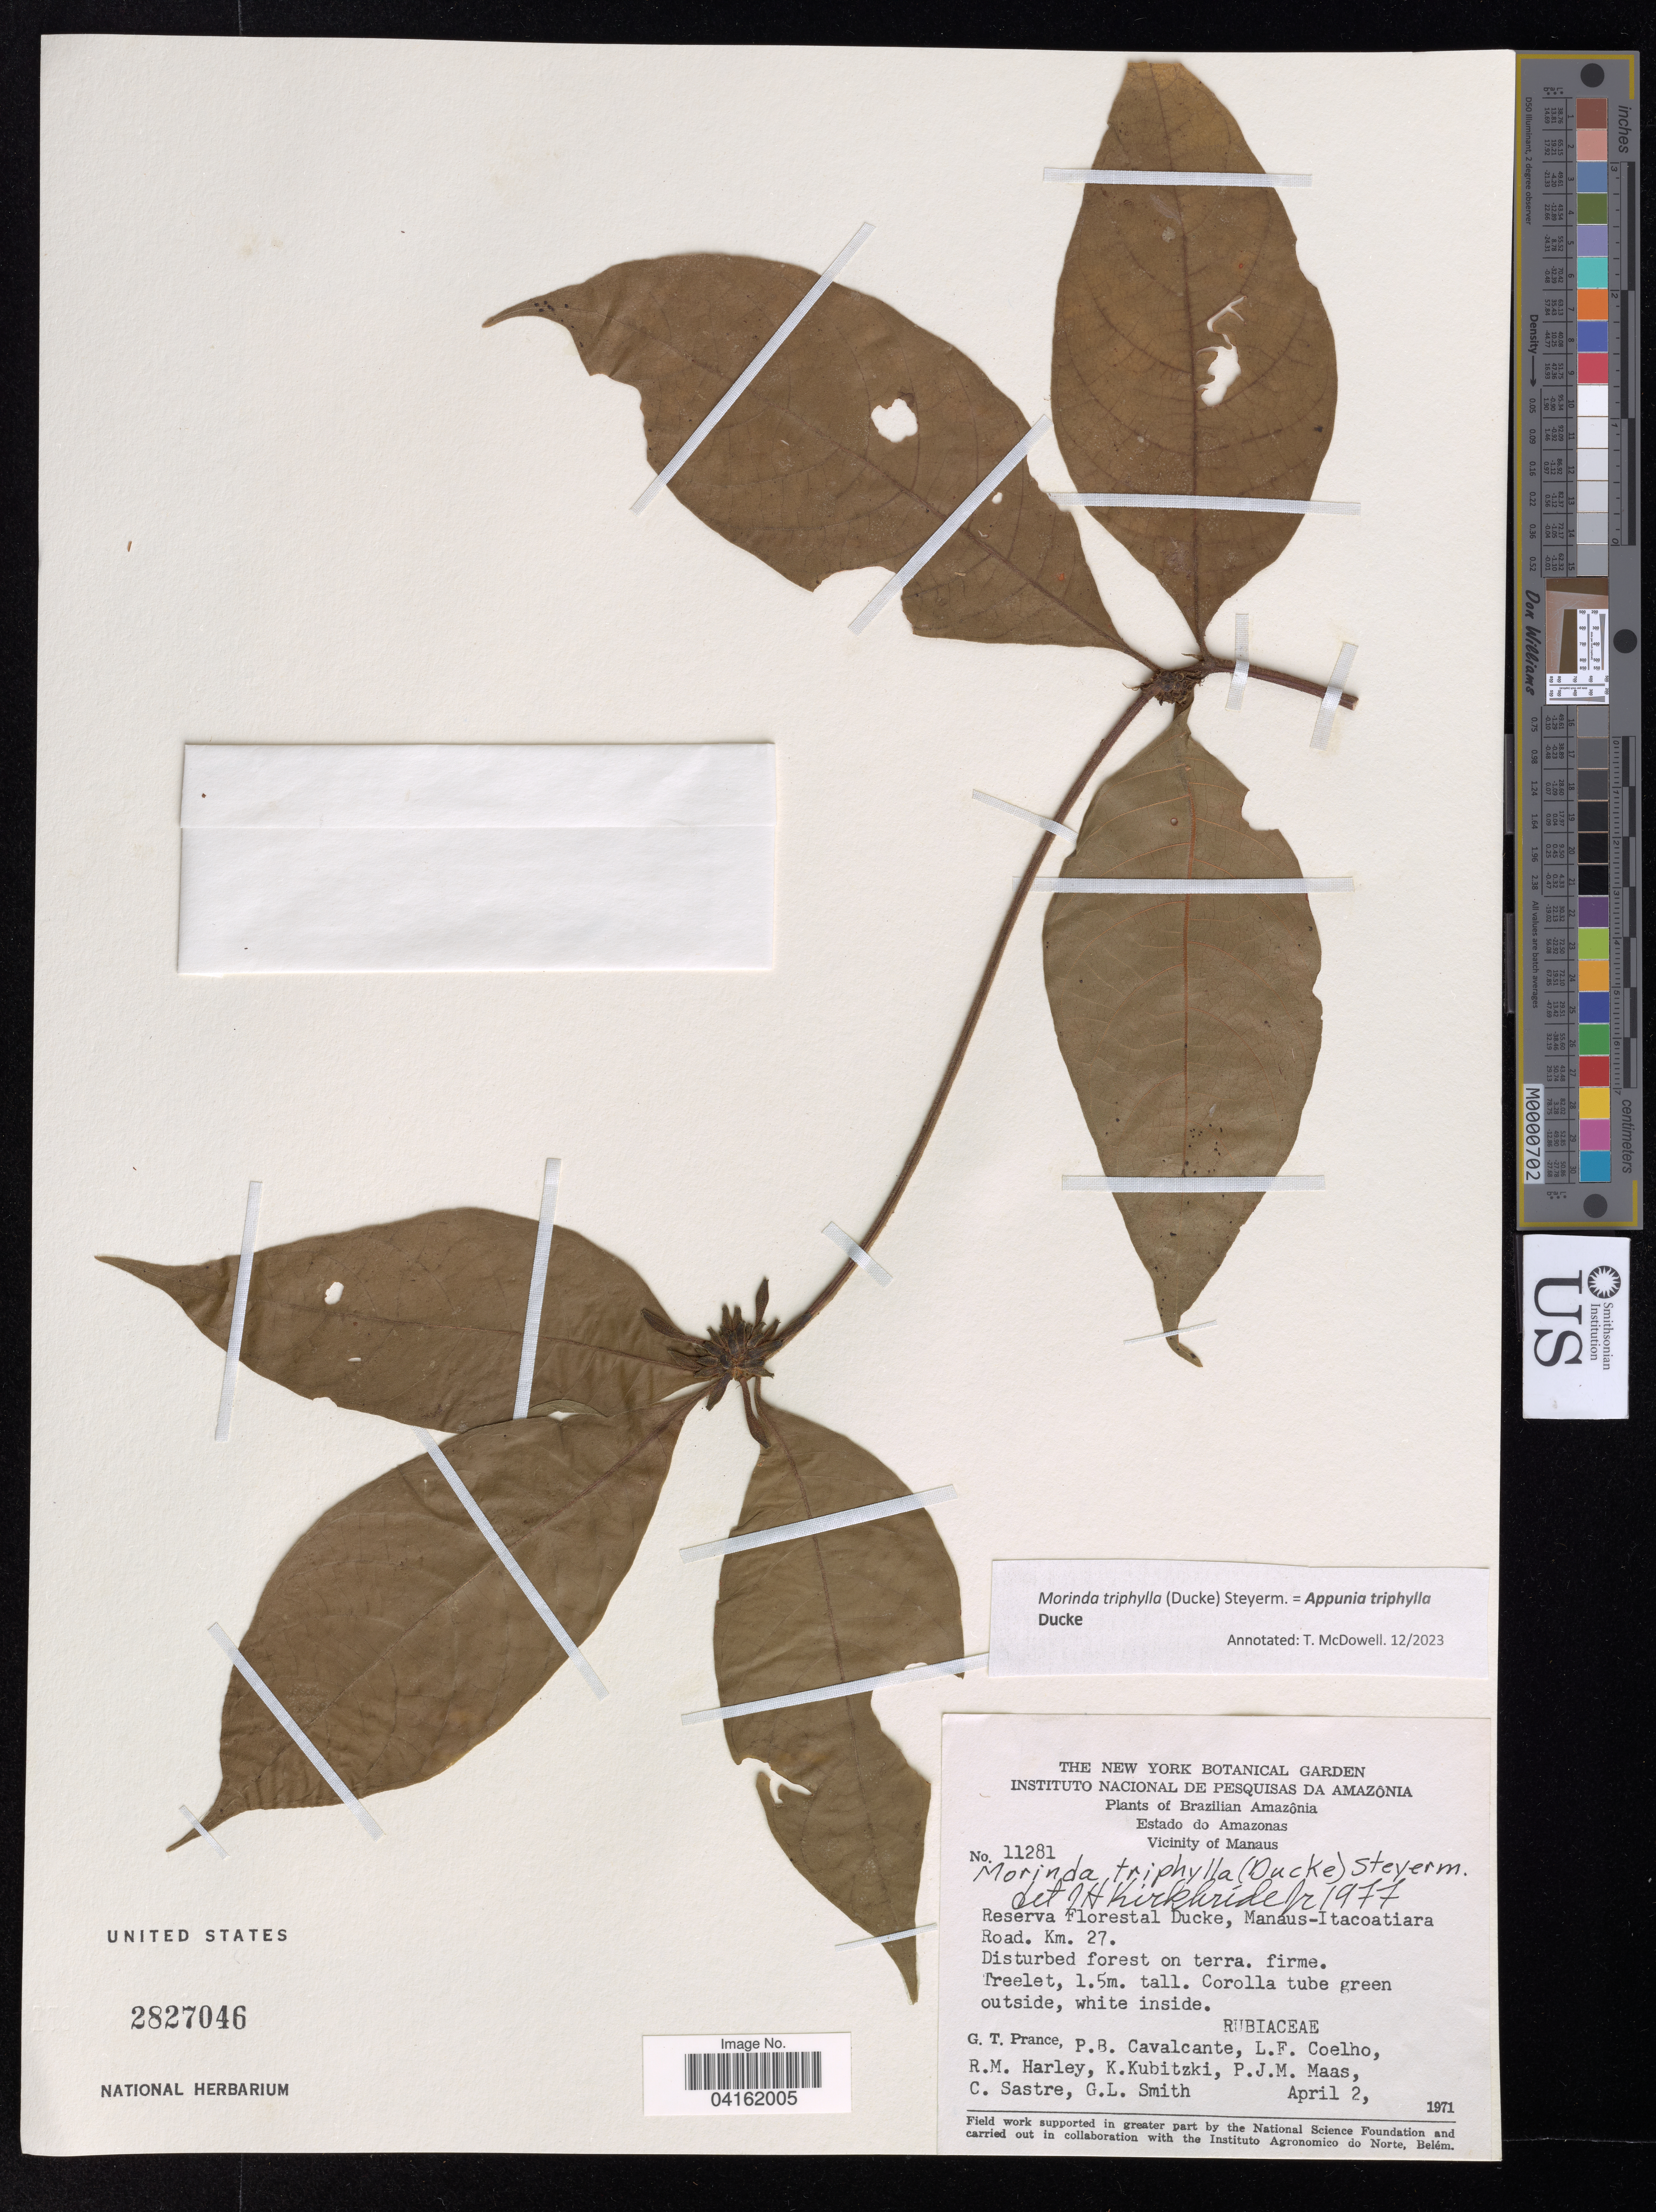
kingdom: Plantae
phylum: Tracheophyta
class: Magnoliopsida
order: Gentianales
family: Rubiaceae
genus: Appunia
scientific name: Appunia triphylla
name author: Ducke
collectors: G. T. Prance, P. B. Cavalcante, L. F. Coelho, R. M. Harley & et al.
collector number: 11281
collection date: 1971-04-02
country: Brazil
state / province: Amazonas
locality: Brazilian Amazônia. Vicinity of Manaus. Reserva Florestal Ducke, Manaus-Itacoatiara Road. Km. 27.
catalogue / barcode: US 2827046